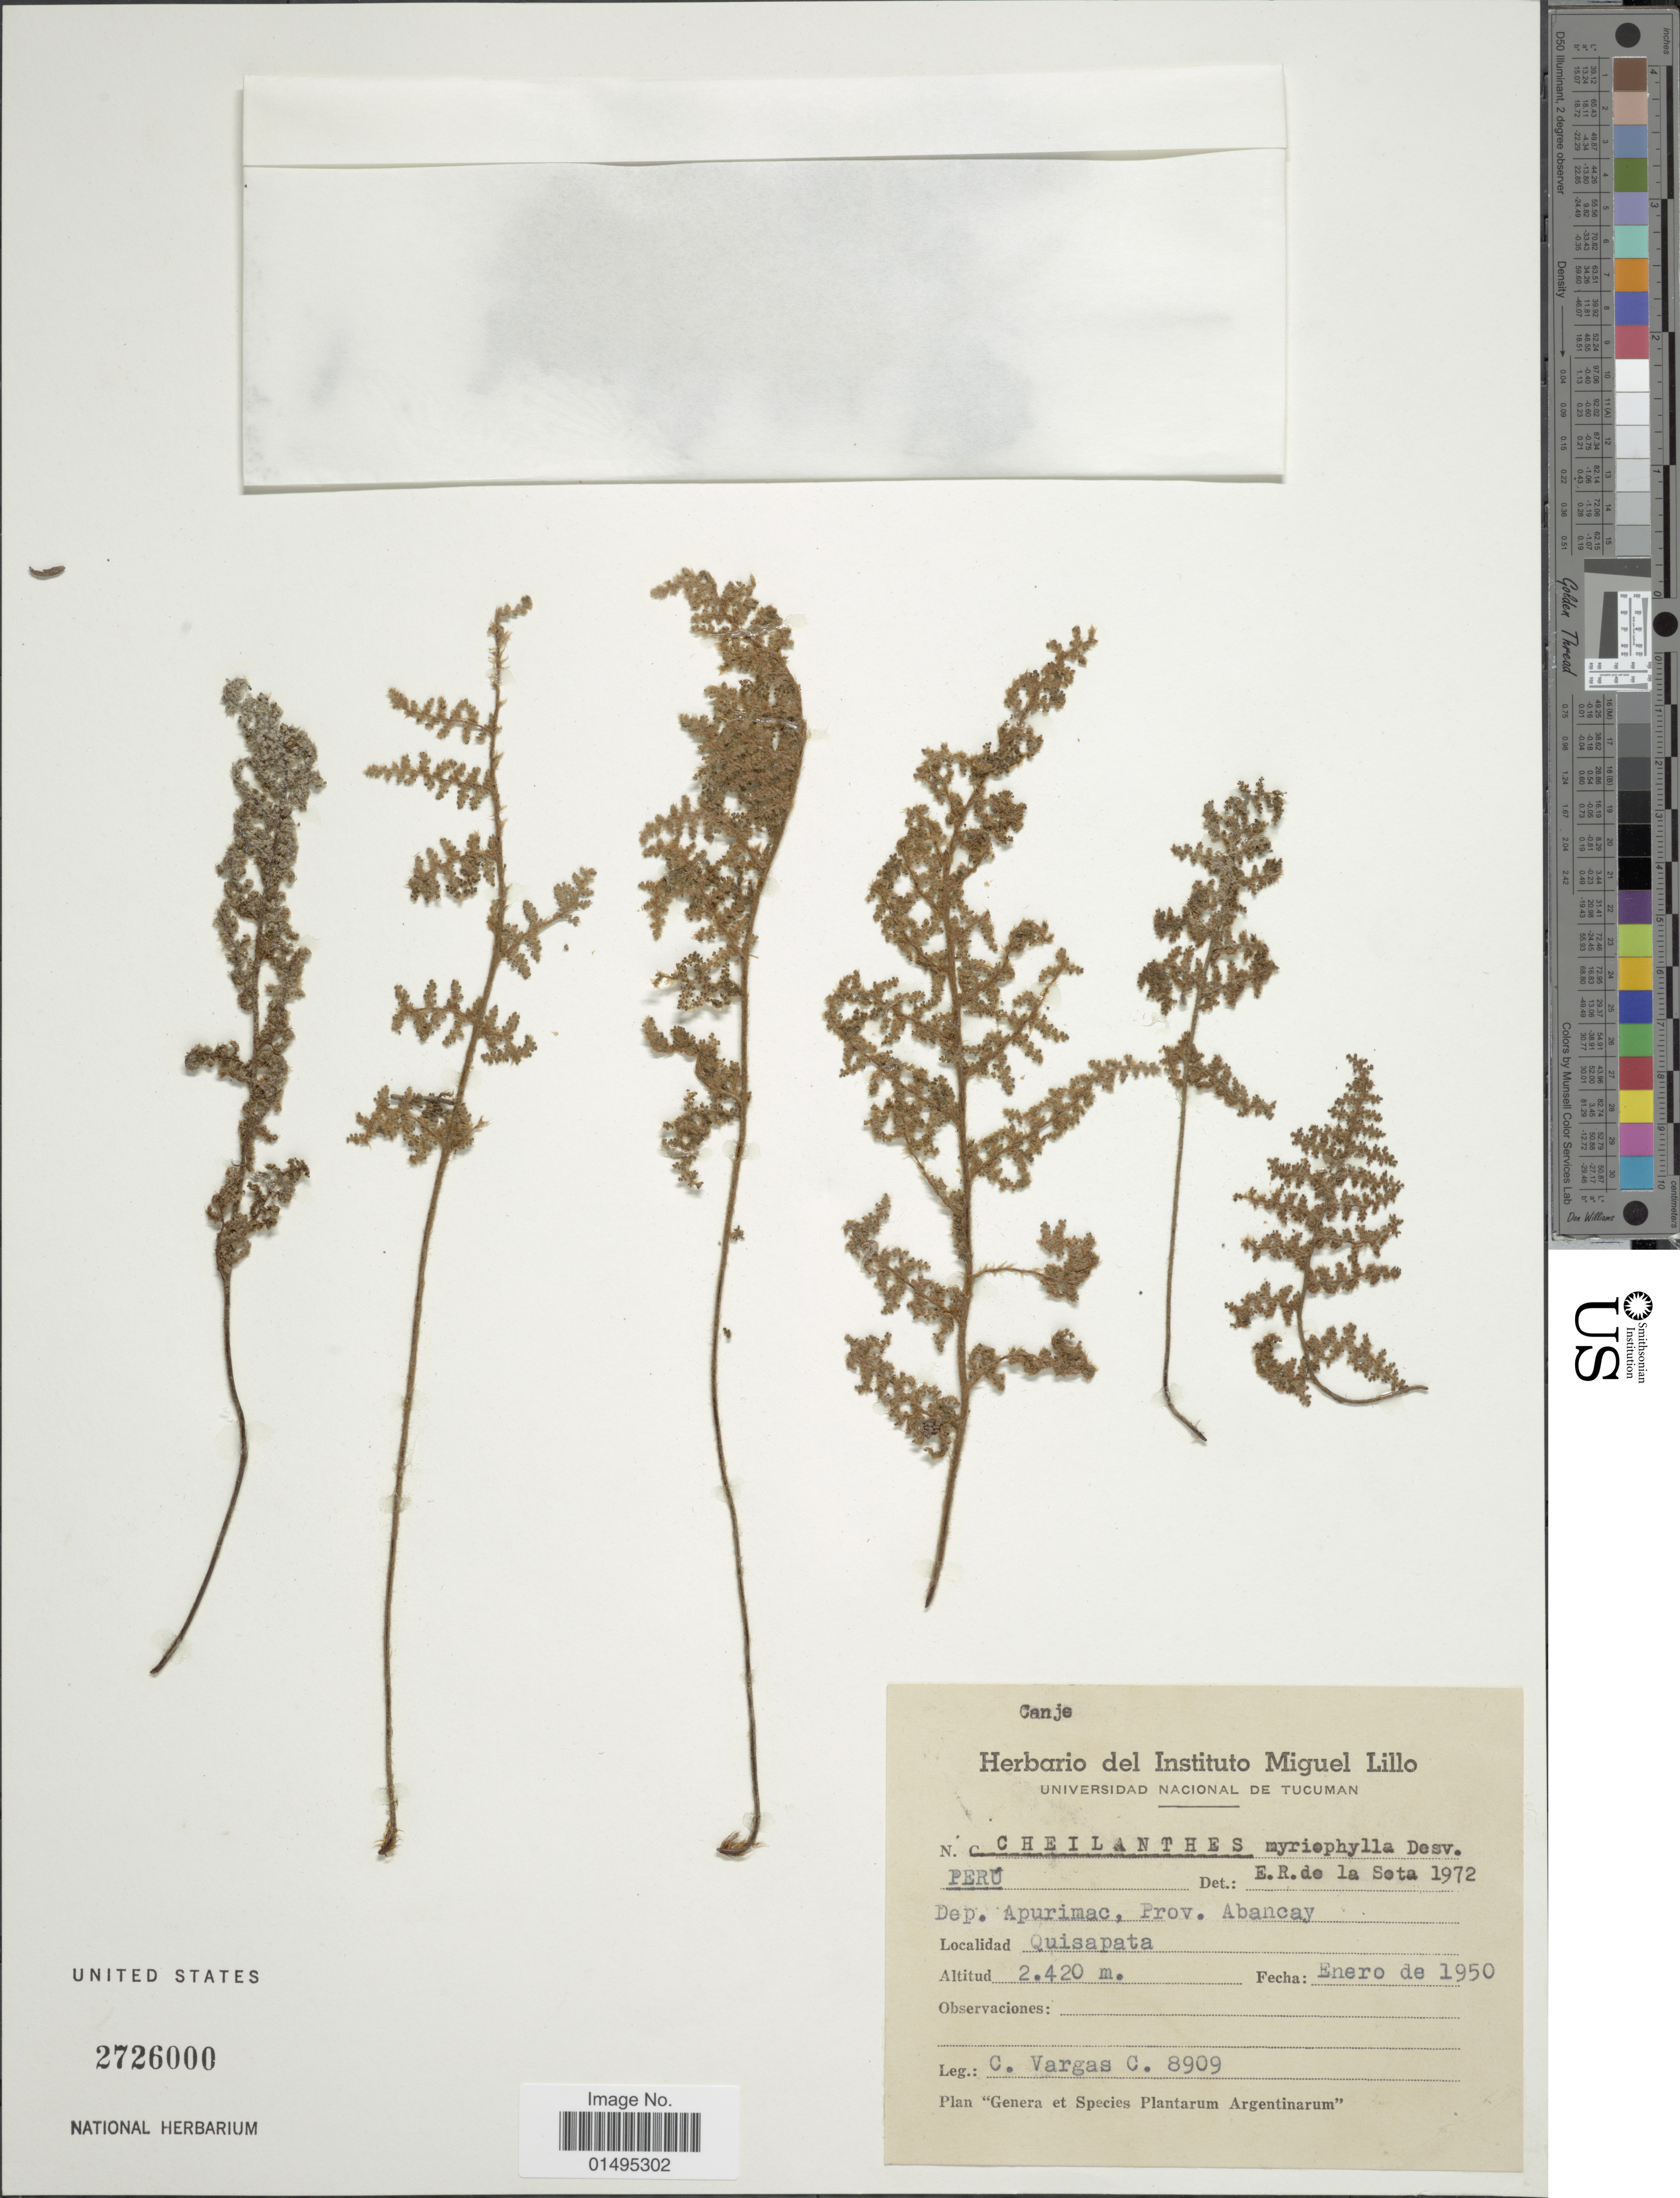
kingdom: Plantae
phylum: Tracheophyta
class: Polypodiopsida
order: Polypodiales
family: Pteridaceae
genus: Myriopteris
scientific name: Myriopteris myriophylla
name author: (Desv.) J. Sm.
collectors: C. Vargas Calderón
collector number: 8909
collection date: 1950-01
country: Peru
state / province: Apurímac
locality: Peru, Dep. Apurimac, Prov. Abancay, Localidad; Quisapata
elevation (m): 2420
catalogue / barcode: US 2726000